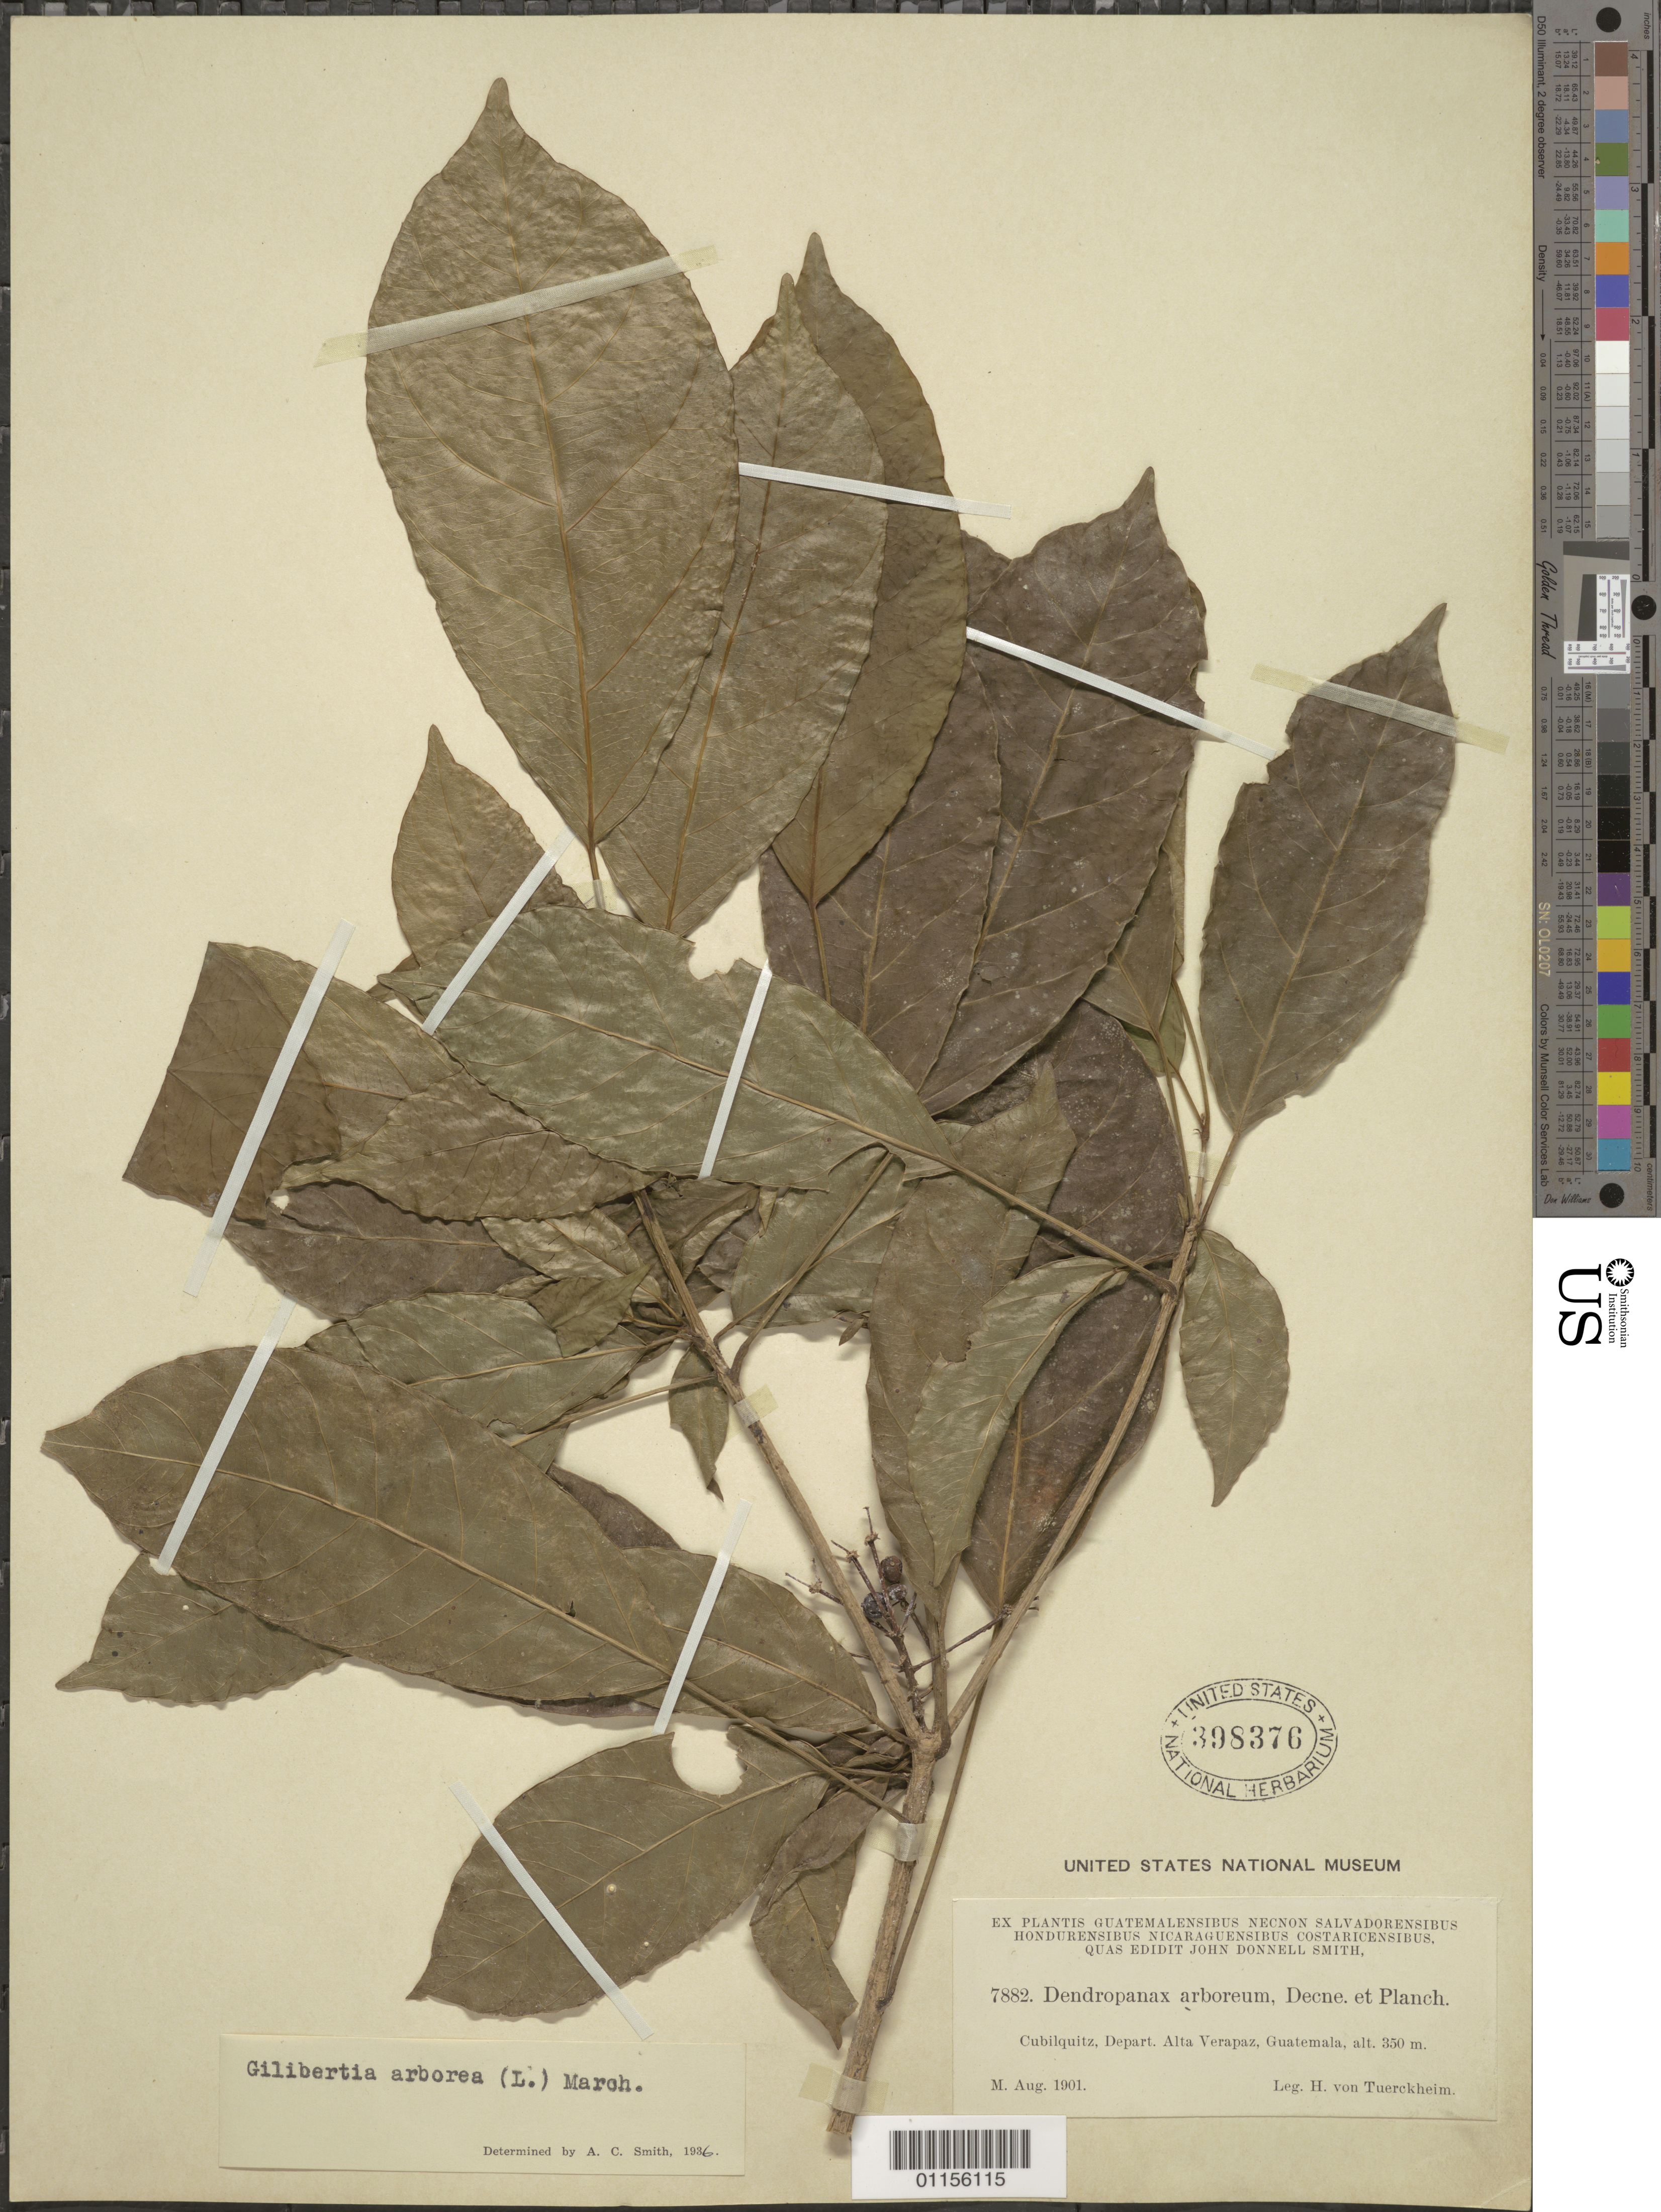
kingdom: Plantae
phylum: Tracheophyta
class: Magnoliopsida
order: Apiales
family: Araliaceae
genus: Dendropanax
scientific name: Dendropanax arboreus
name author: (L.) Decne. & Planch.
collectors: H. von Türckheim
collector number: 7882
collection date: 1901-08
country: Guatemala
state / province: Alta Verapaz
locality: Cubilquitz.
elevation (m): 350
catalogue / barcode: US 398376